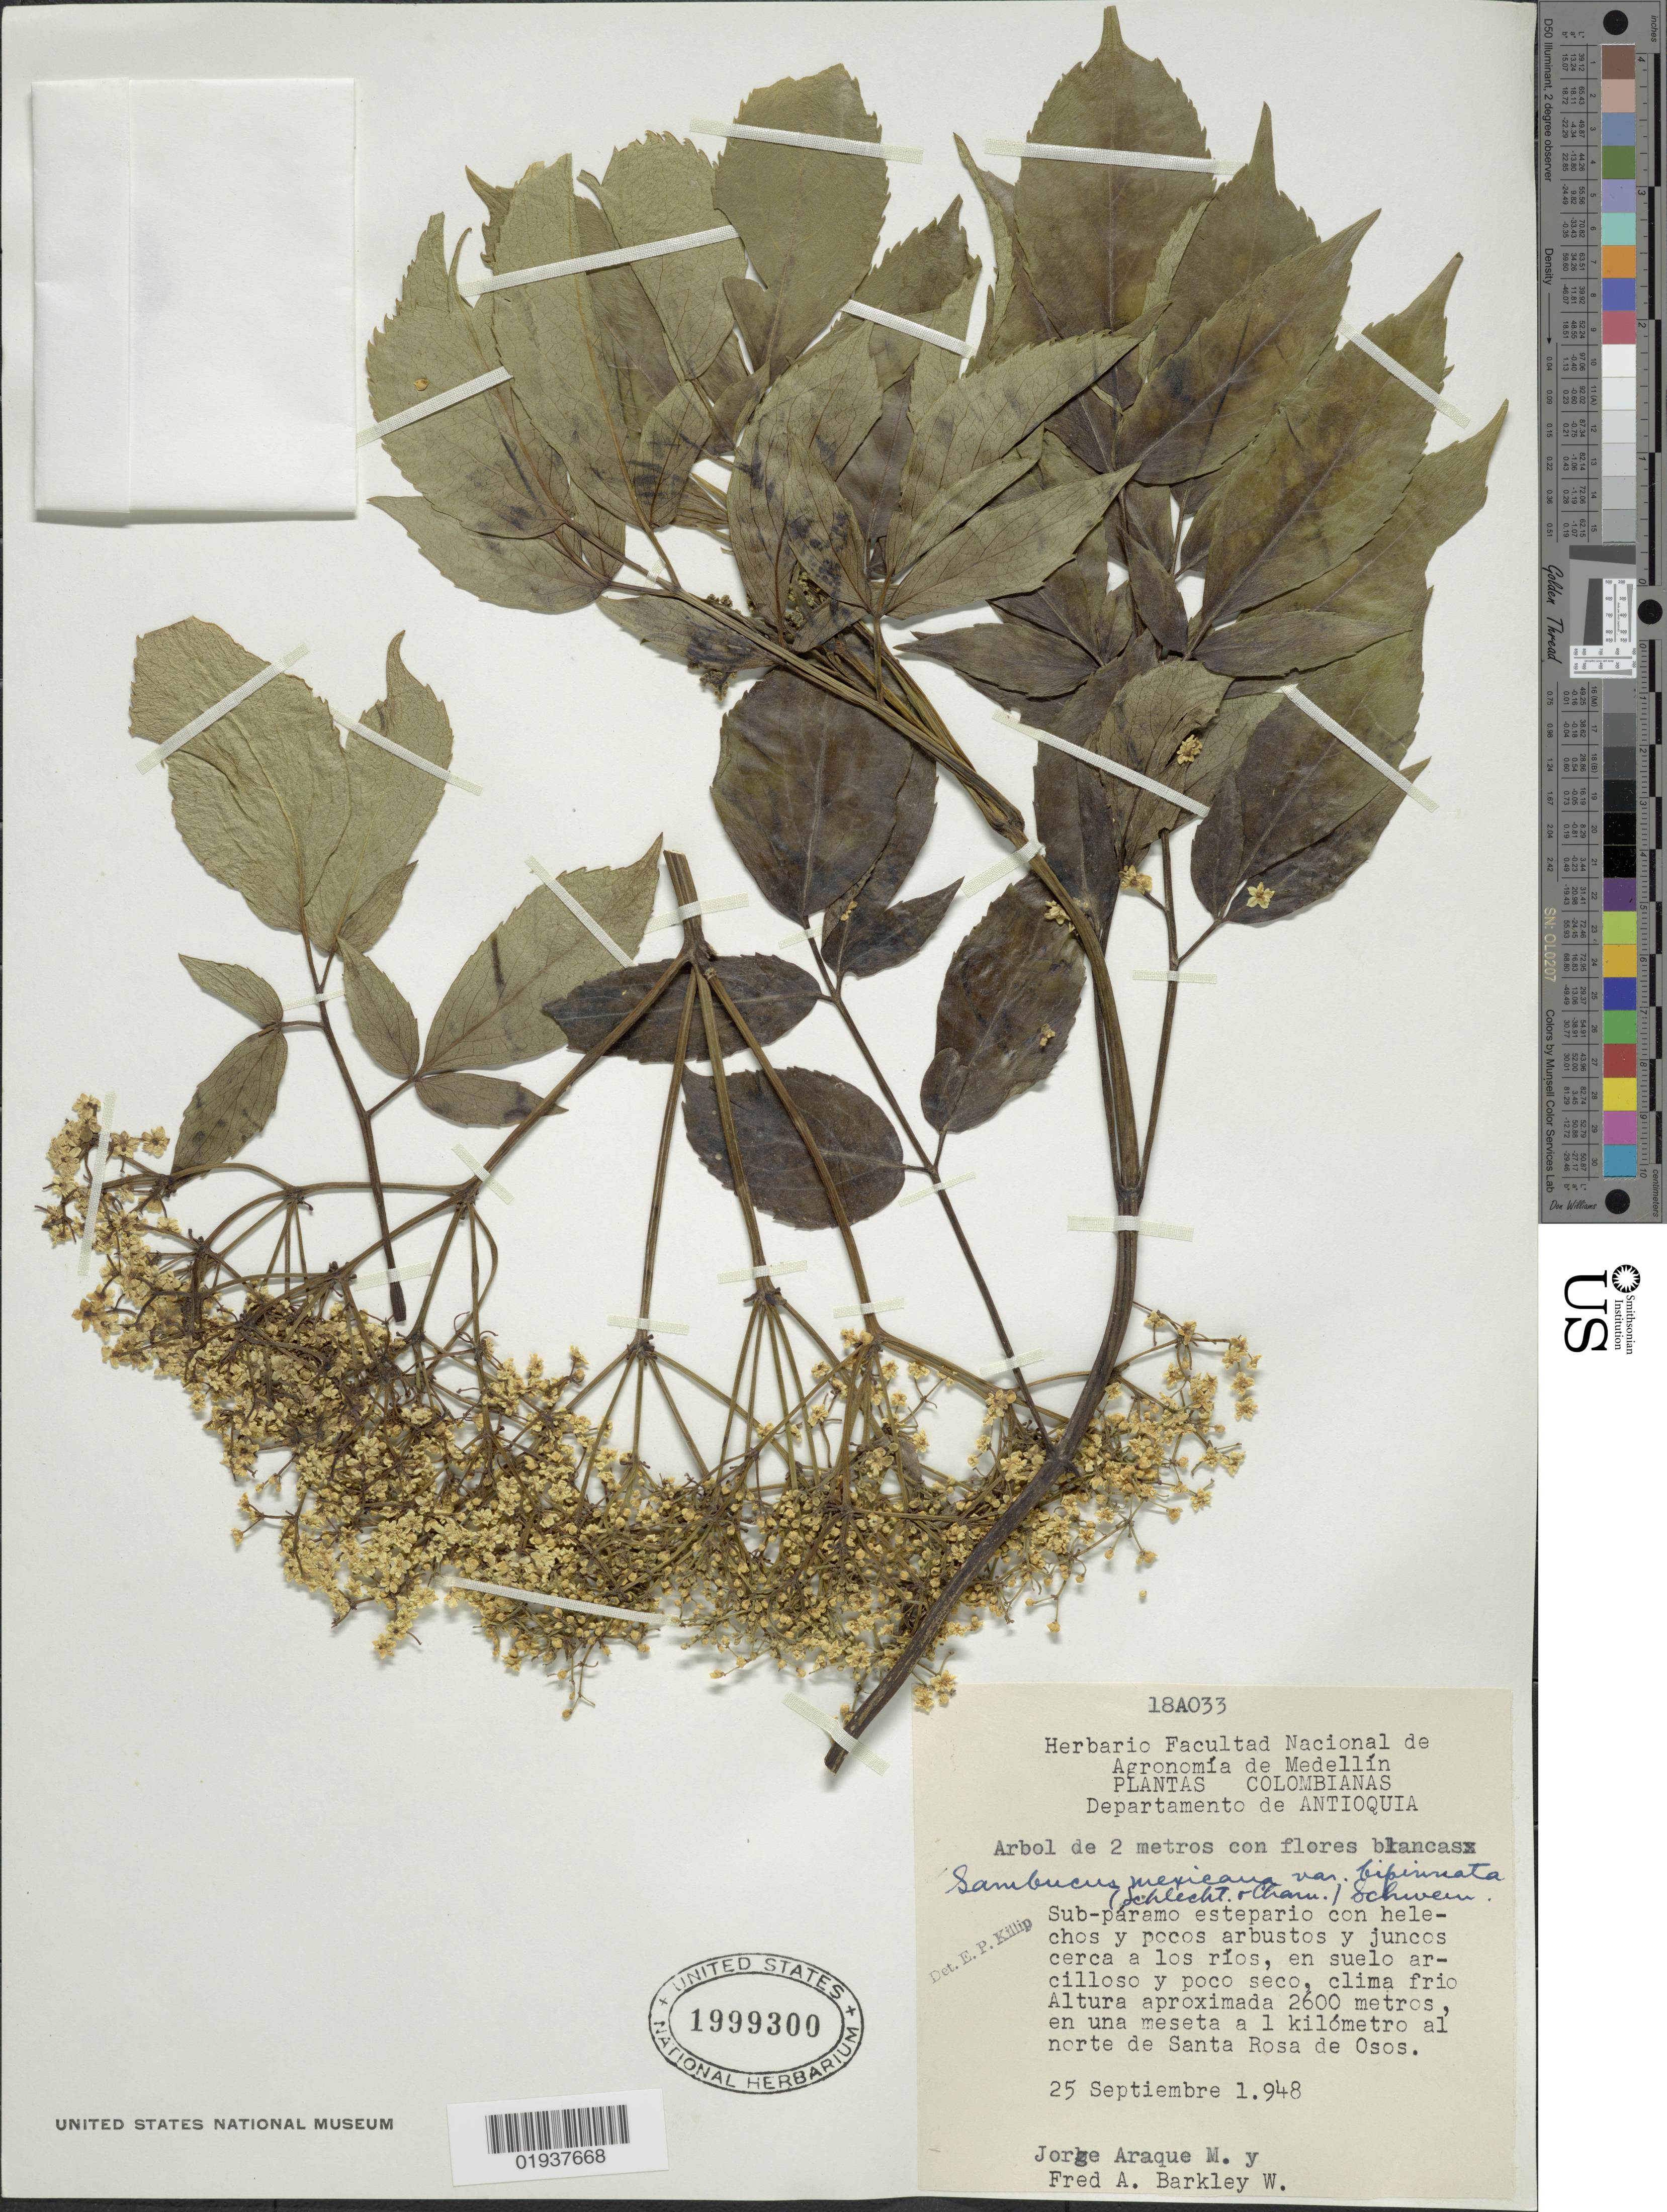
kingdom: Plantae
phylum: Tracheophyta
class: Magnoliopsida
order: Dipsacales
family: Viburnaceae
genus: Sambucus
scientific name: Sambucus canadensis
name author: L.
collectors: J. Araque Molina & F. Barkley W.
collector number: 18A033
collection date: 1948-09-25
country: Colombia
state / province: Antioquia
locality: Departamento de Antioquia, En una meseta a 1 kilómetro al norte de Santa Rosa de Osos.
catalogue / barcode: US 1999300